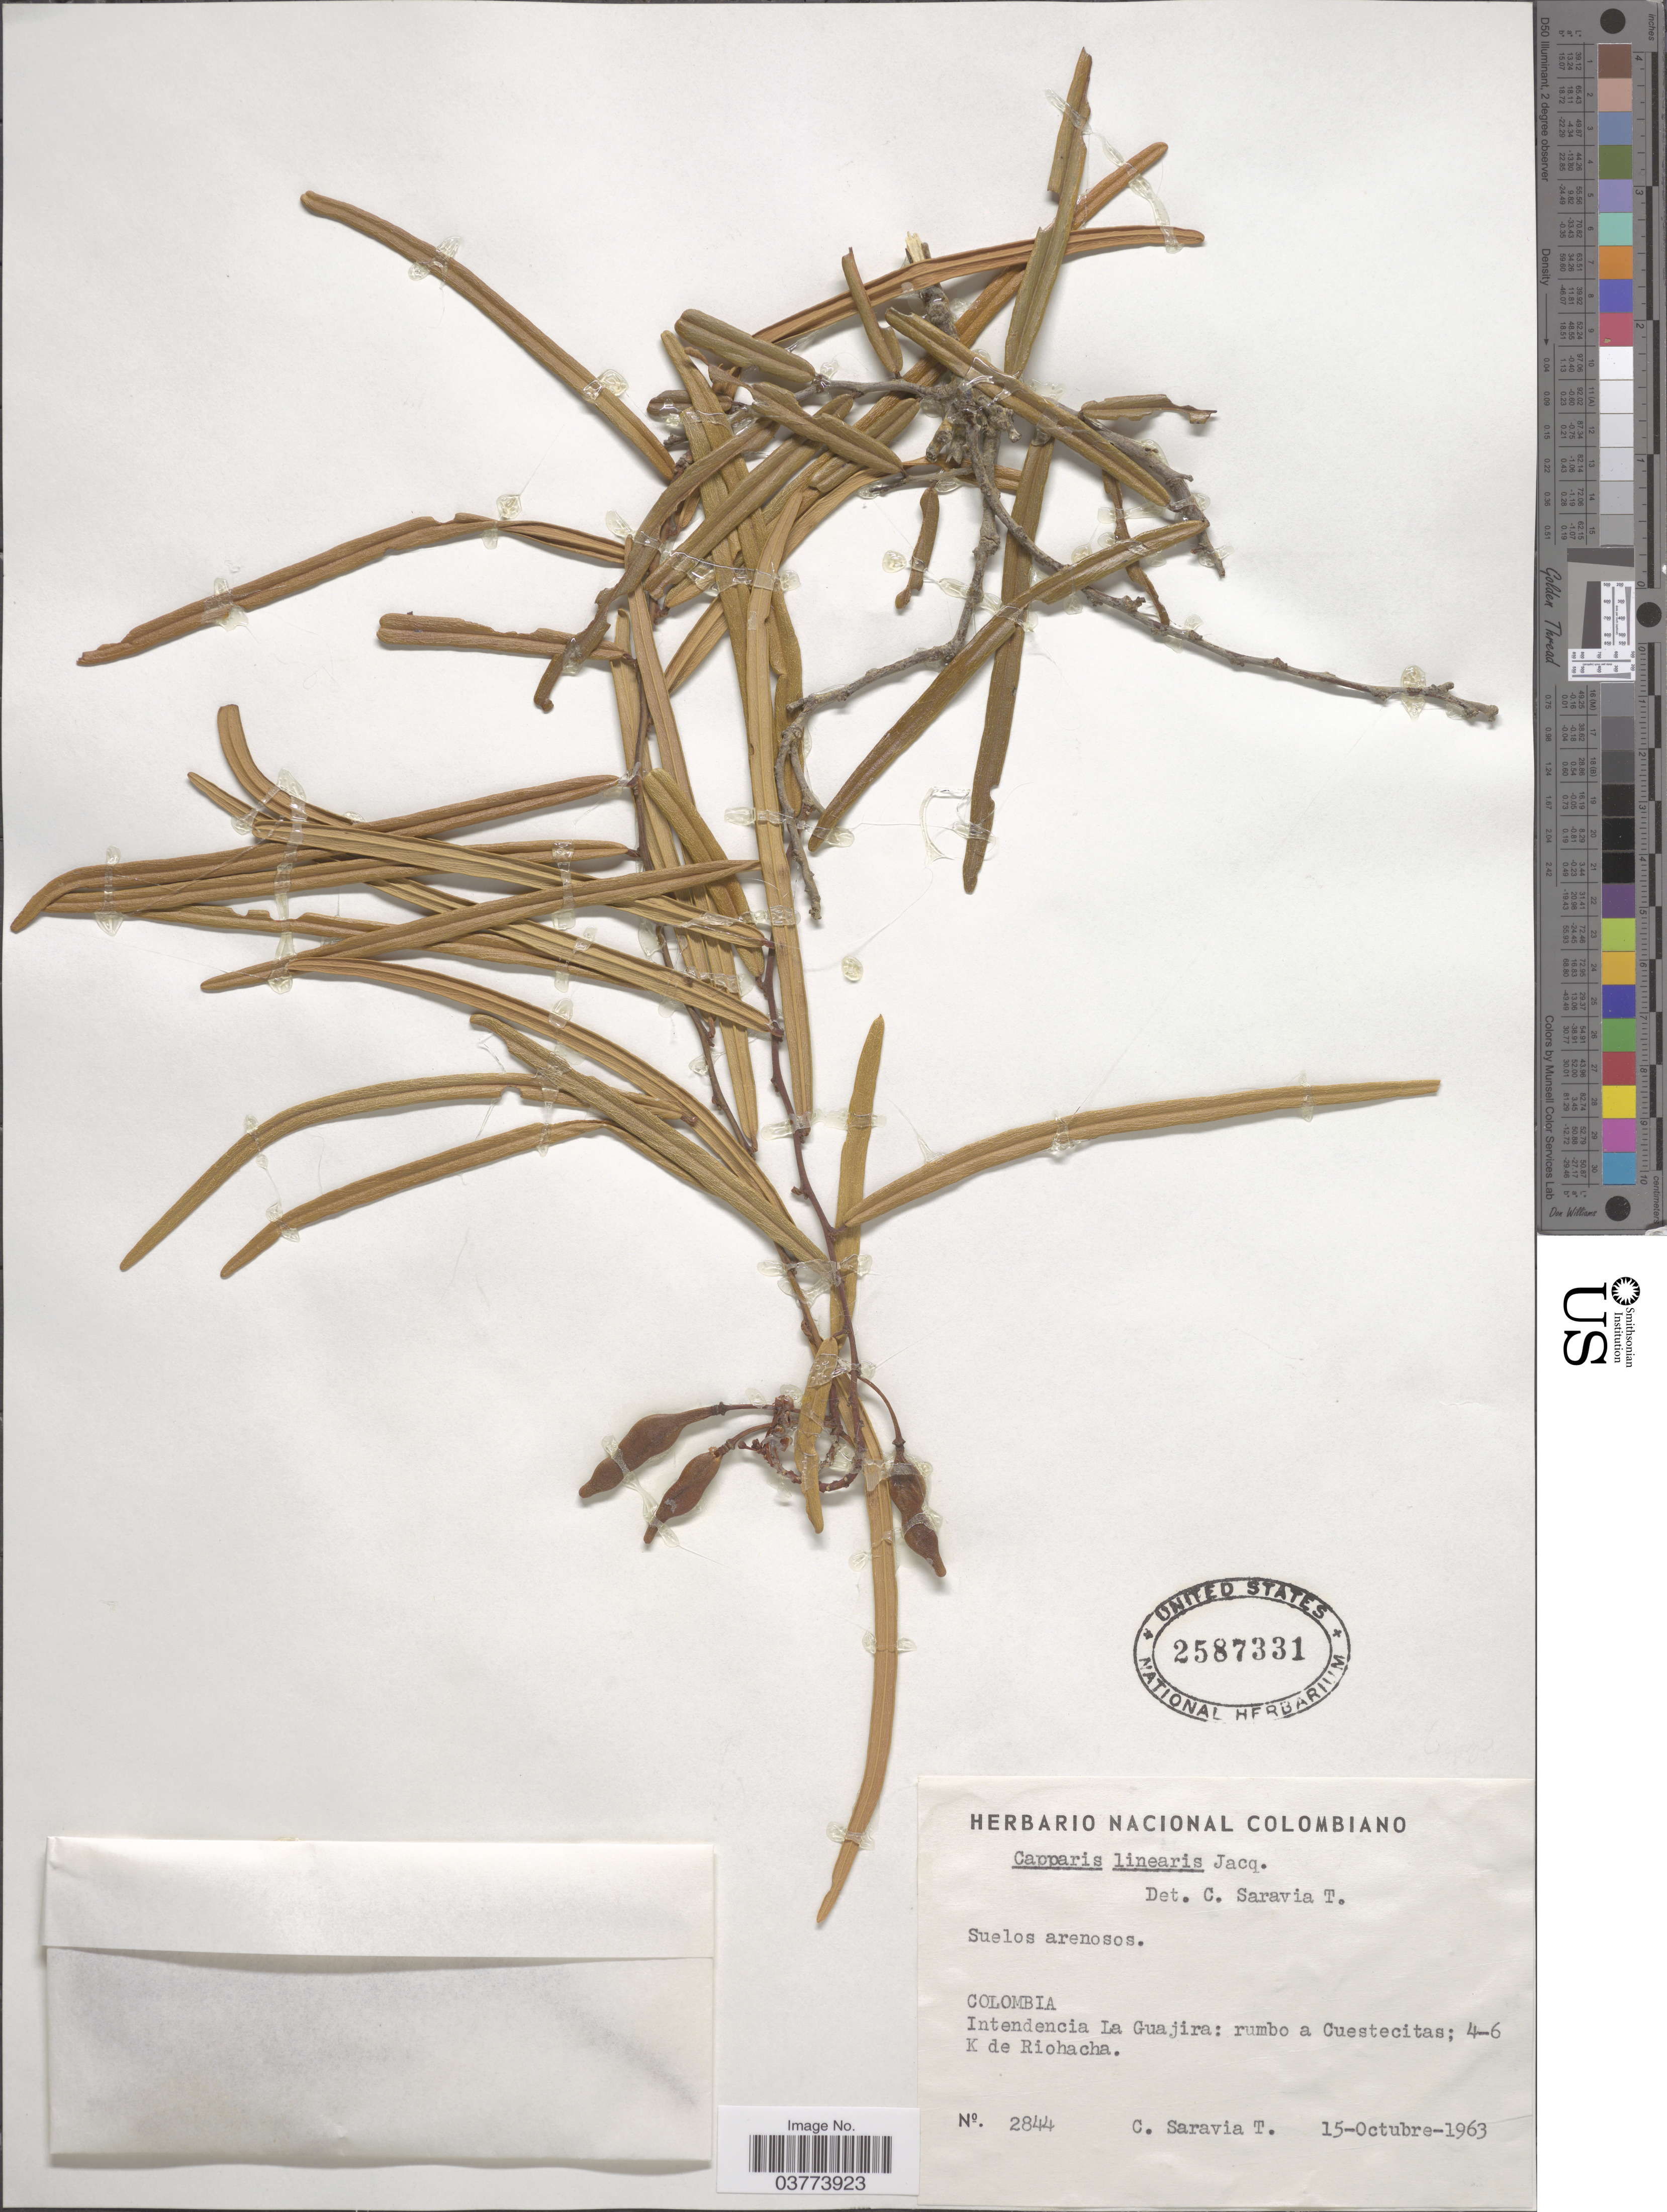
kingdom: Plantae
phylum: Tracheophyta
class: Magnoliopsida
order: Brassicales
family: Capparaceae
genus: Cynophalla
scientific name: Cynophalla linearis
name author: (Jacq.) J. Presl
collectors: C. Saravia T.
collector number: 2844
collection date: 1963-10-15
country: Colombia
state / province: La Guajira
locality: Intendencia La Guajira: rumbo a Cuestecitas; 4-6 K de Riohacha.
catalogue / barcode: US 2587331